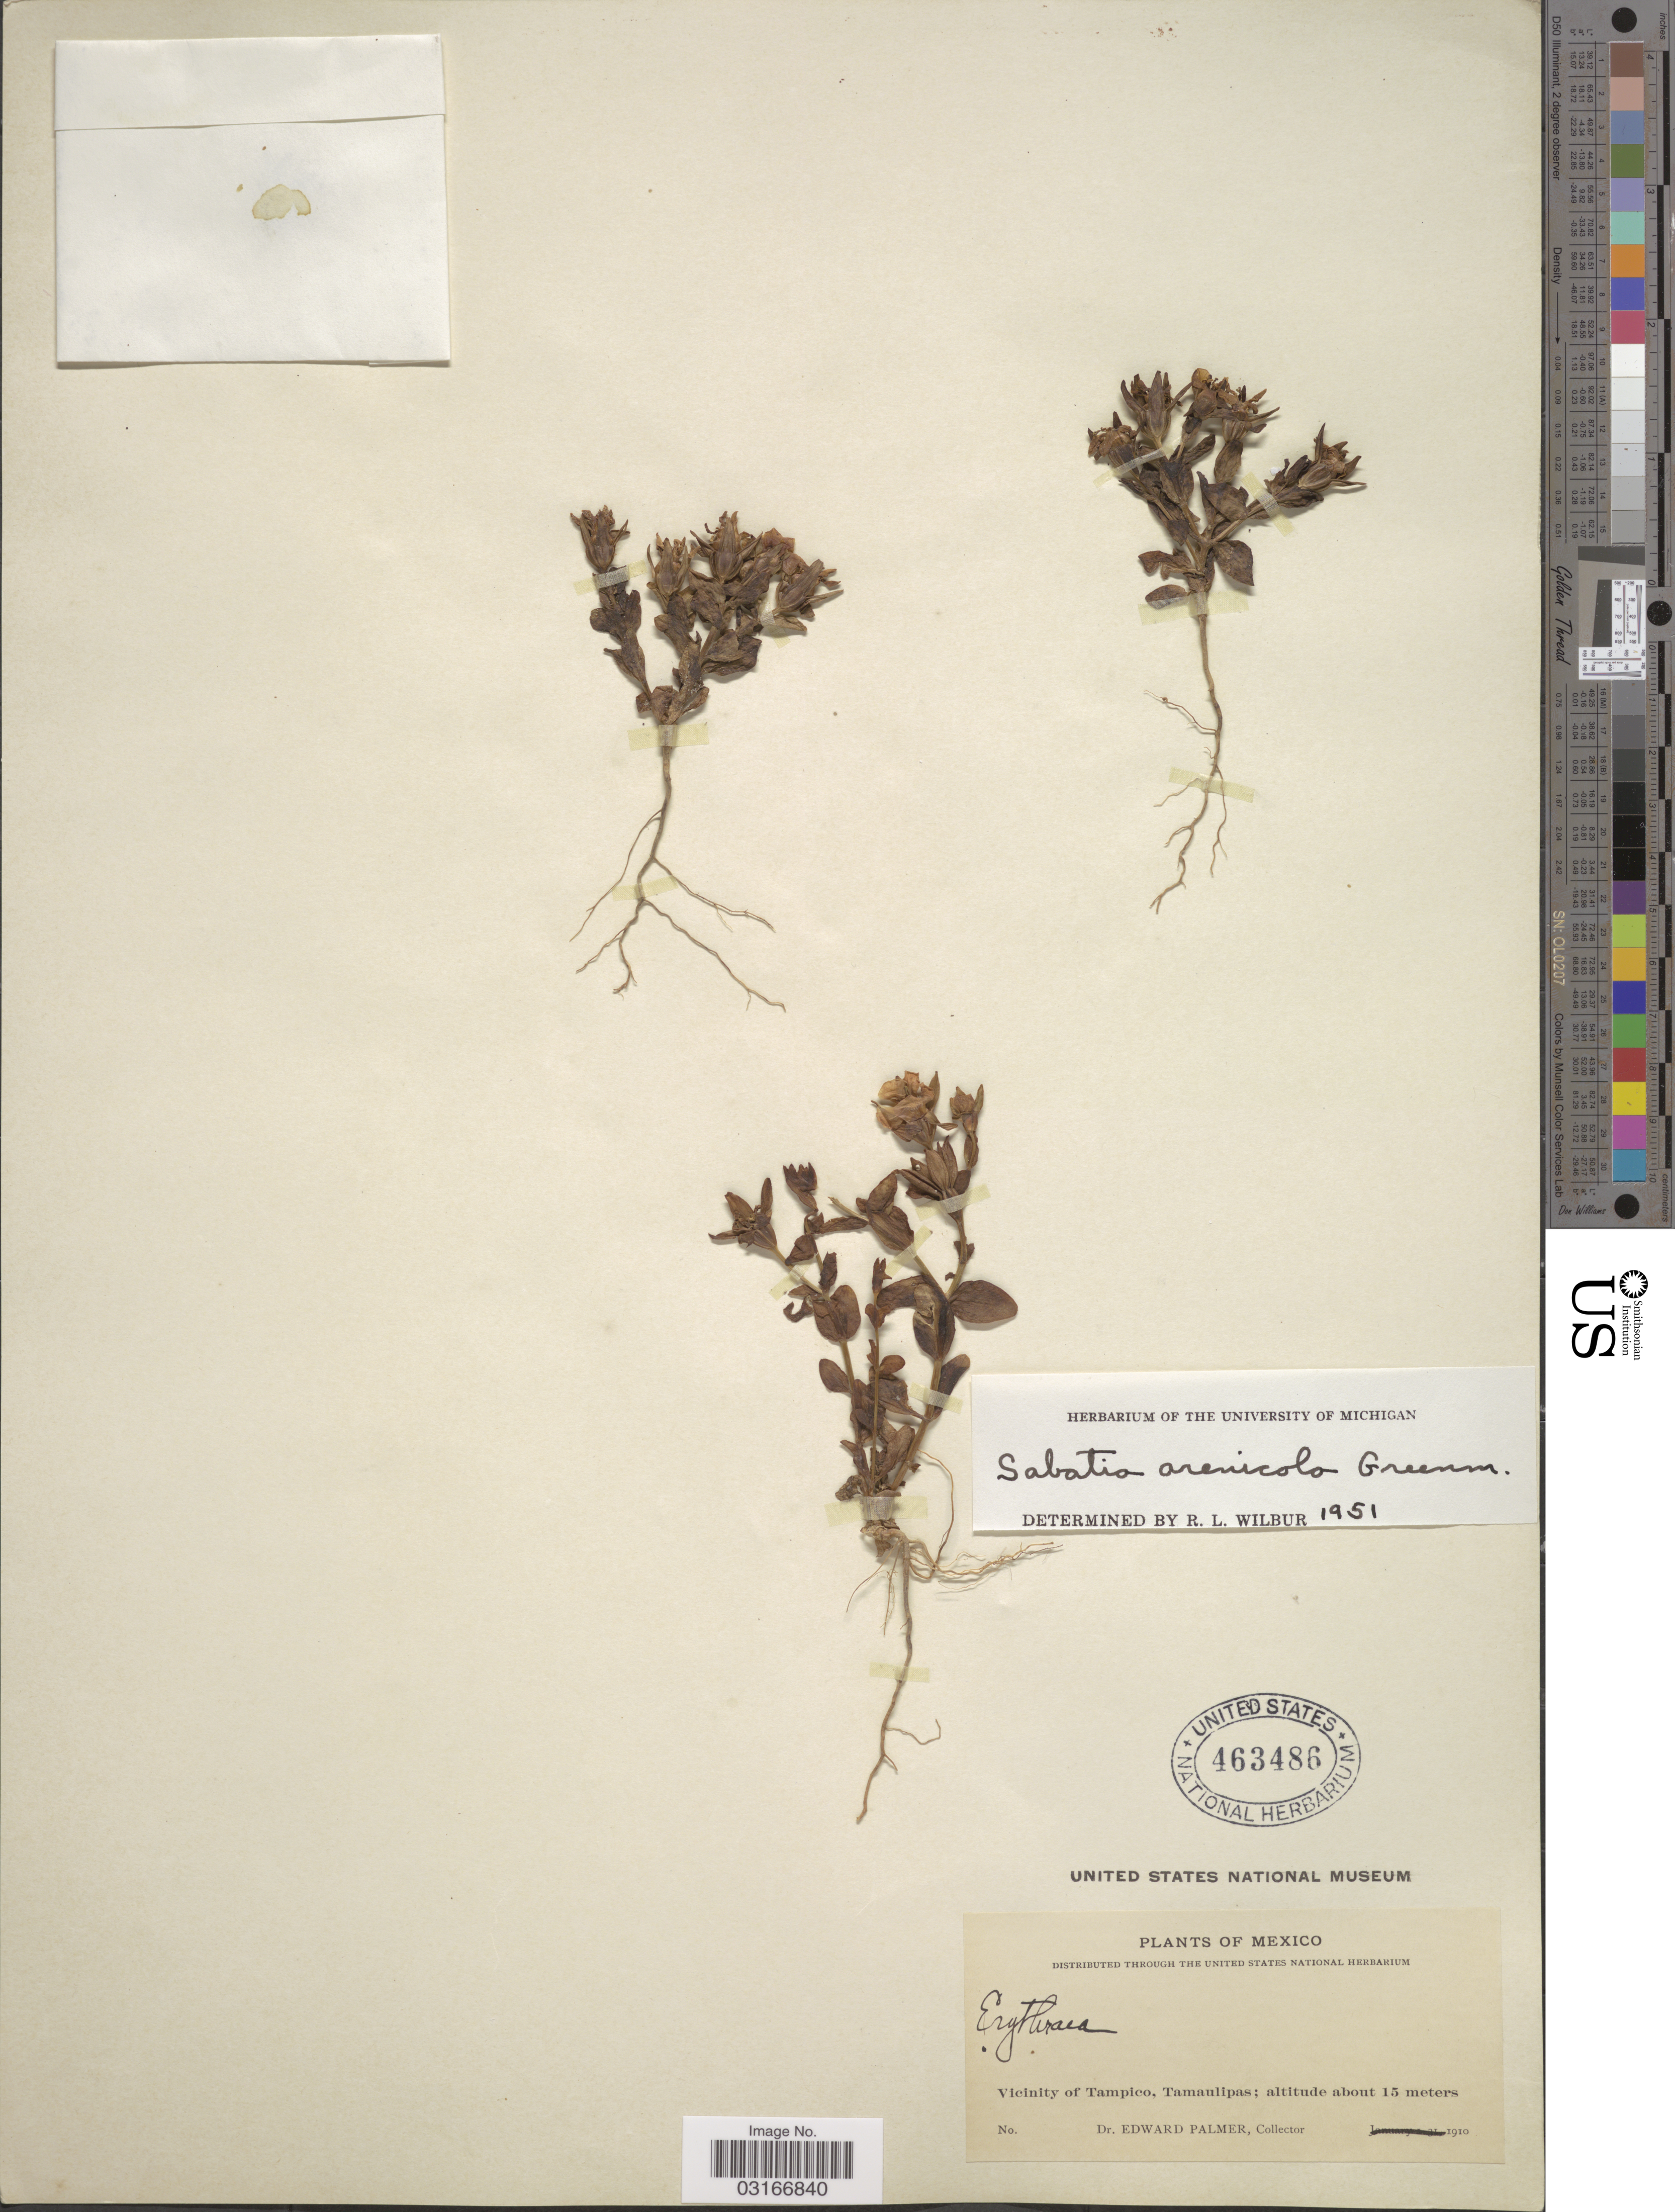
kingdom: Plantae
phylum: Tracheophyta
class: Magnoliopsida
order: Gentianales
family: Gentianaceae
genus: Sabatia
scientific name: Sabatia arenicola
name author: Greenm.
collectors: E. Palmer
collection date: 1910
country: Mexico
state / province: Tamaulipas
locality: Vicinity of Tampico.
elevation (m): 15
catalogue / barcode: US 463486